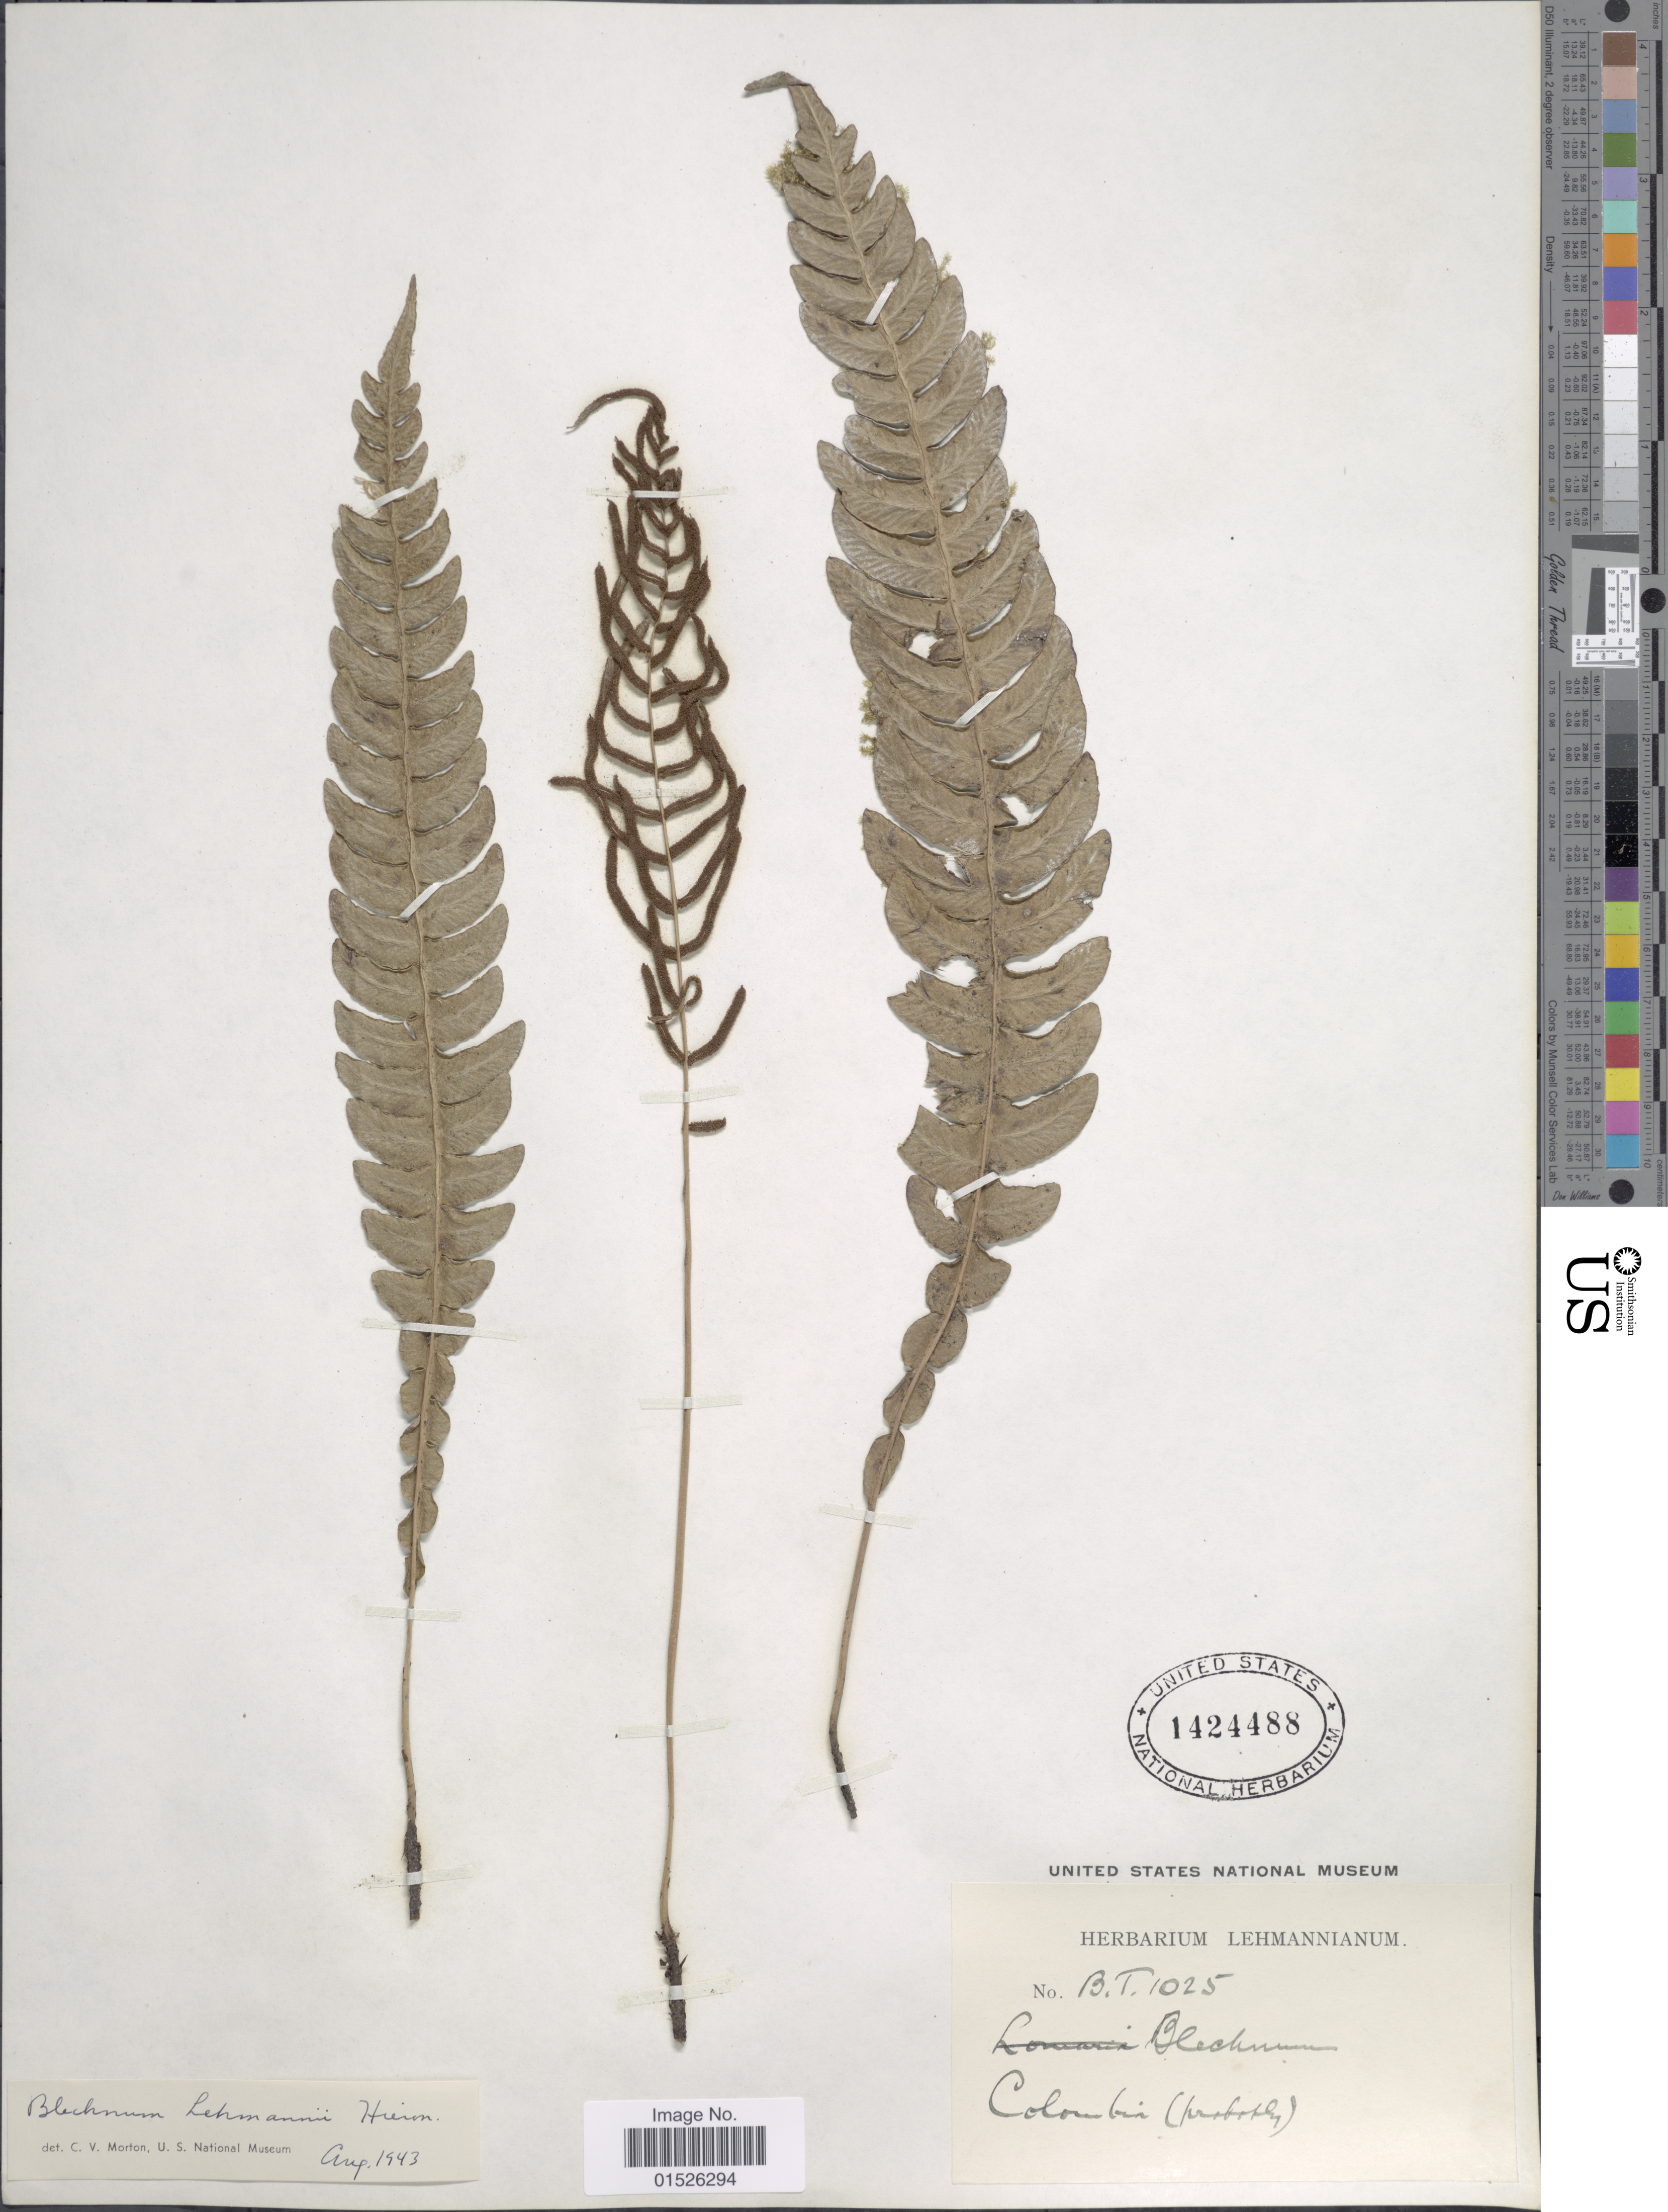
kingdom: Plantae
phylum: Tracheophyta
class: Polypodiopsida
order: Polypodiales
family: Blechnaceae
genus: Blechnum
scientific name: Blechnum lehmannii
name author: Hieron.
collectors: ex herb. Lehmannianum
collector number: BT1025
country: Colombia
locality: Colombia (probably)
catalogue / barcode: US 1424488